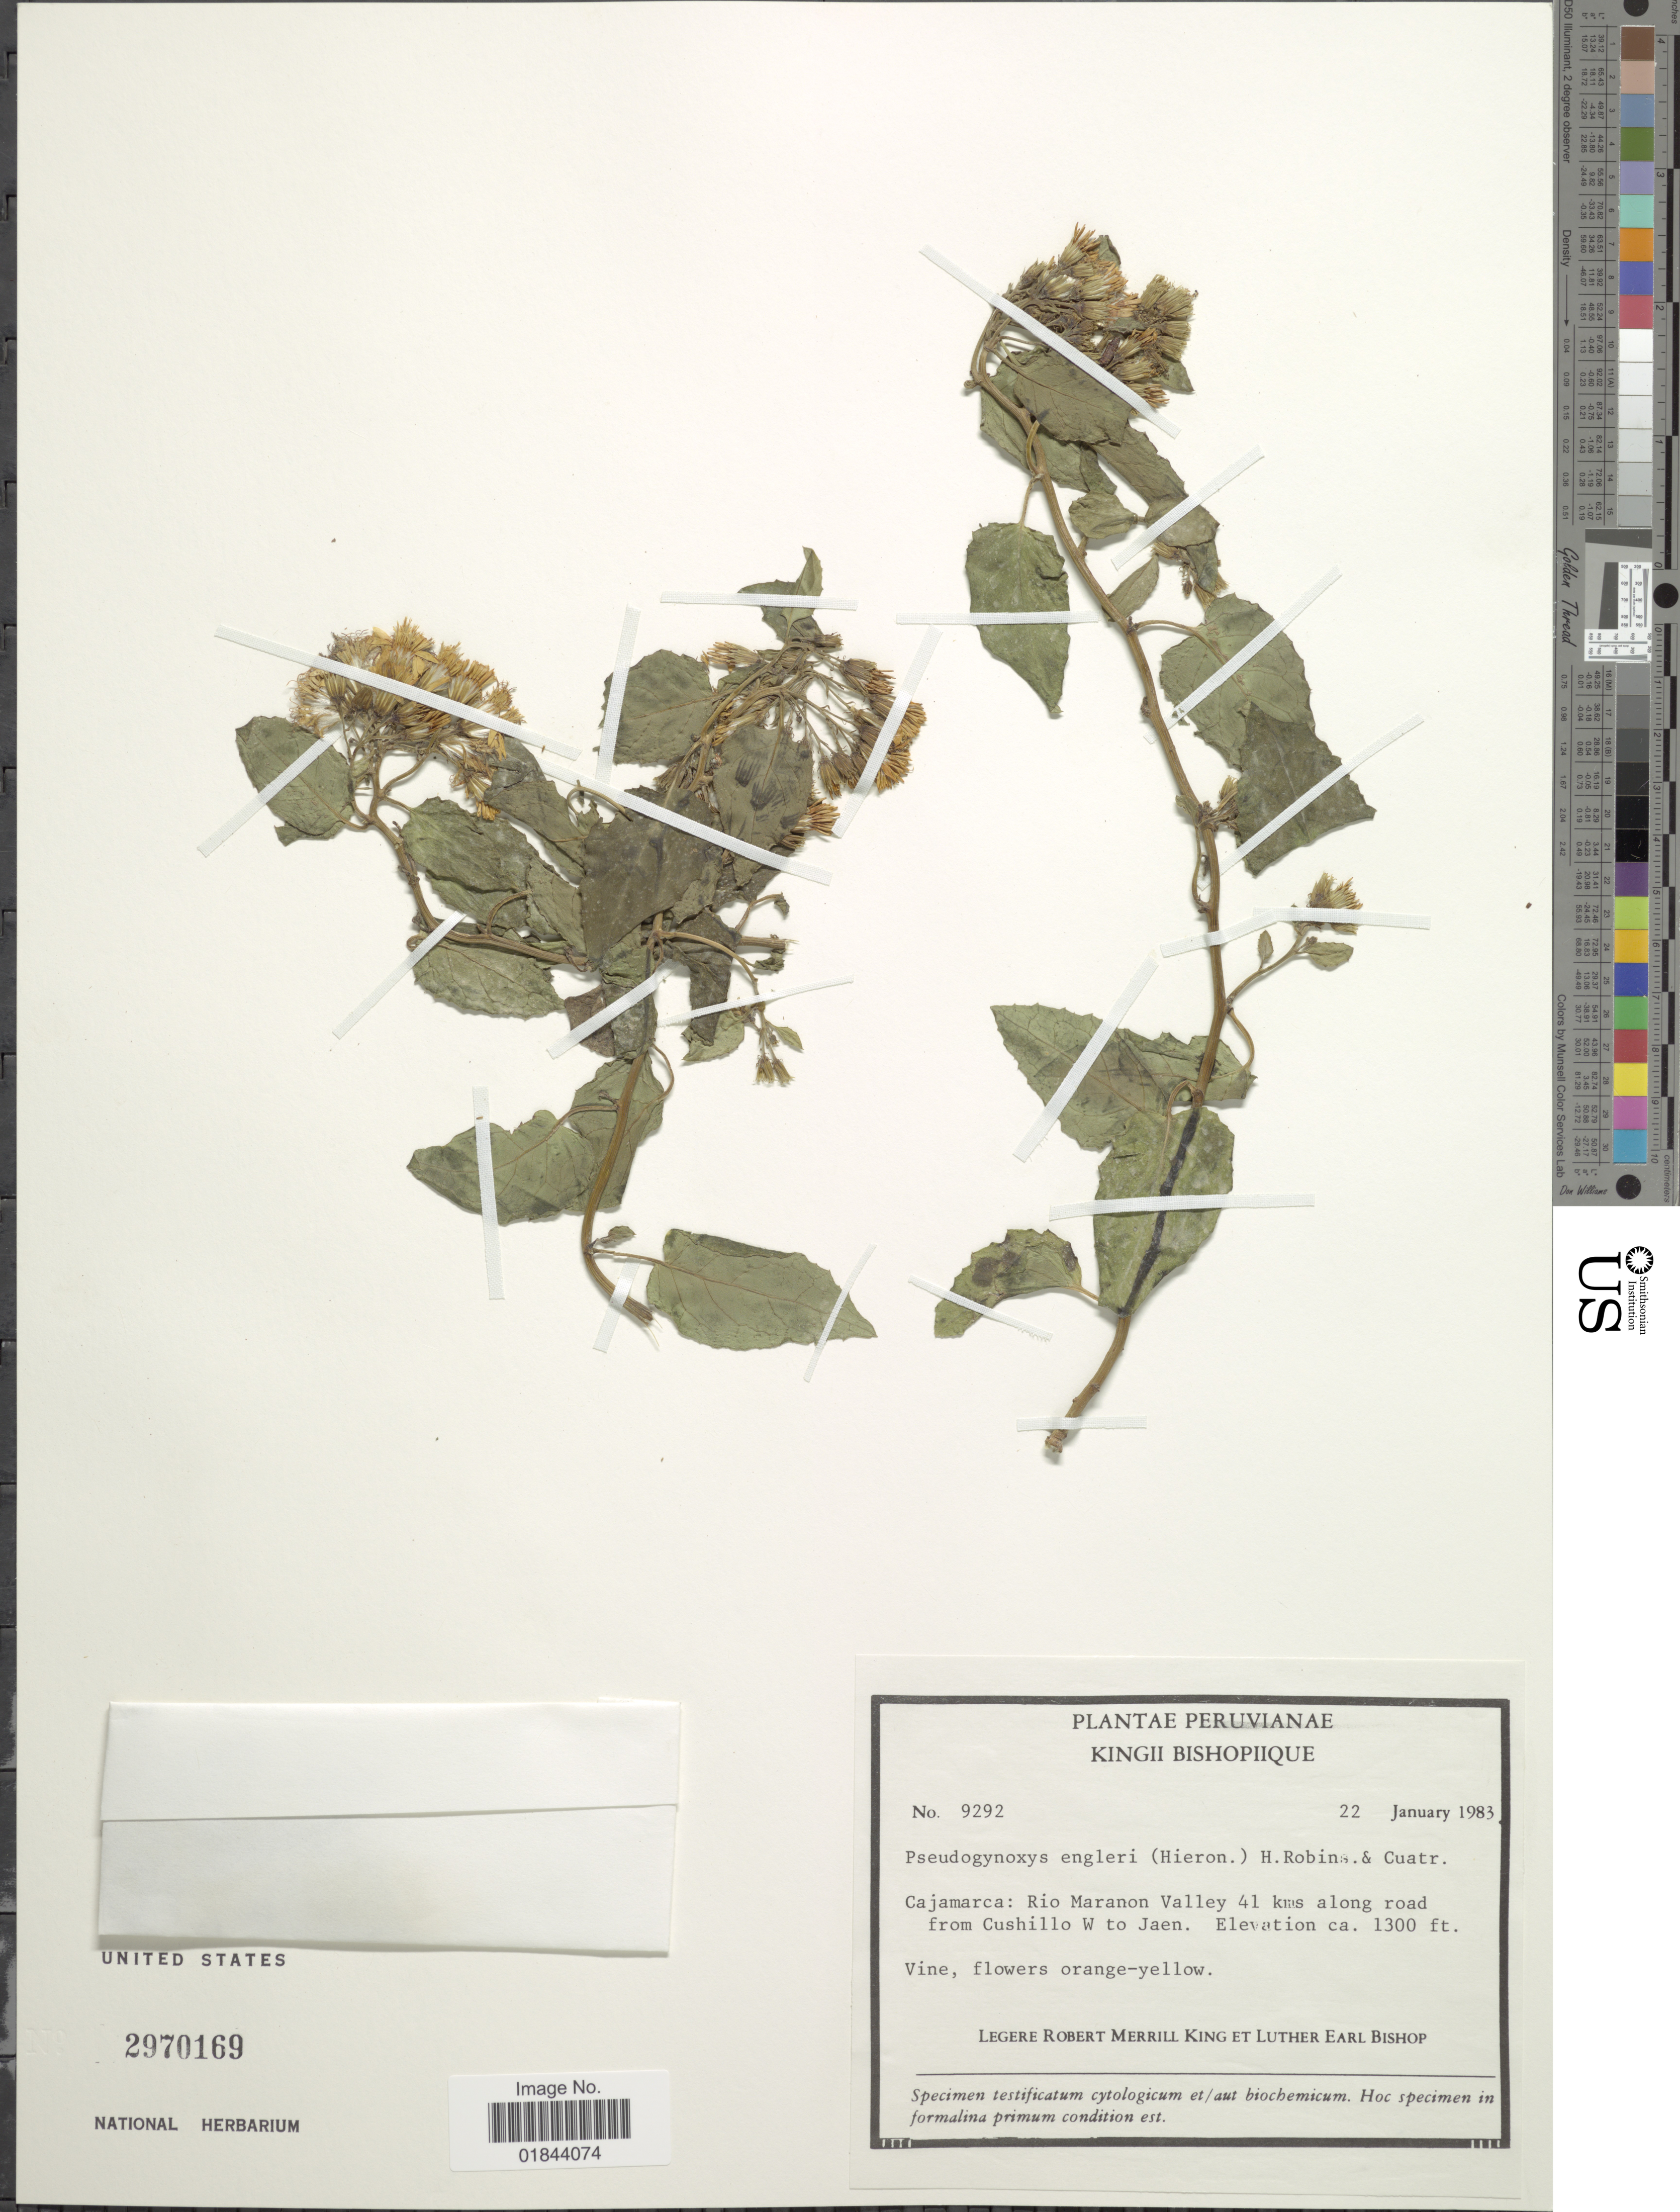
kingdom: Plantae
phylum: Tracheophyta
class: Magnoliopsida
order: Asterales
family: Asteraceae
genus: Pseudogynoxys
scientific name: Pseudogynoxys engleri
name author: (Hieron.) H. Rob. & Cuatrec.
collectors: R. M. King & L. E. Bishop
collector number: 9292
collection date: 1983-01-22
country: Peru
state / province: Cajamarca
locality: Rio Maranon Valley 41 kms along road from Cushillo W to Jaen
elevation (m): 396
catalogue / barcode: US 2970169